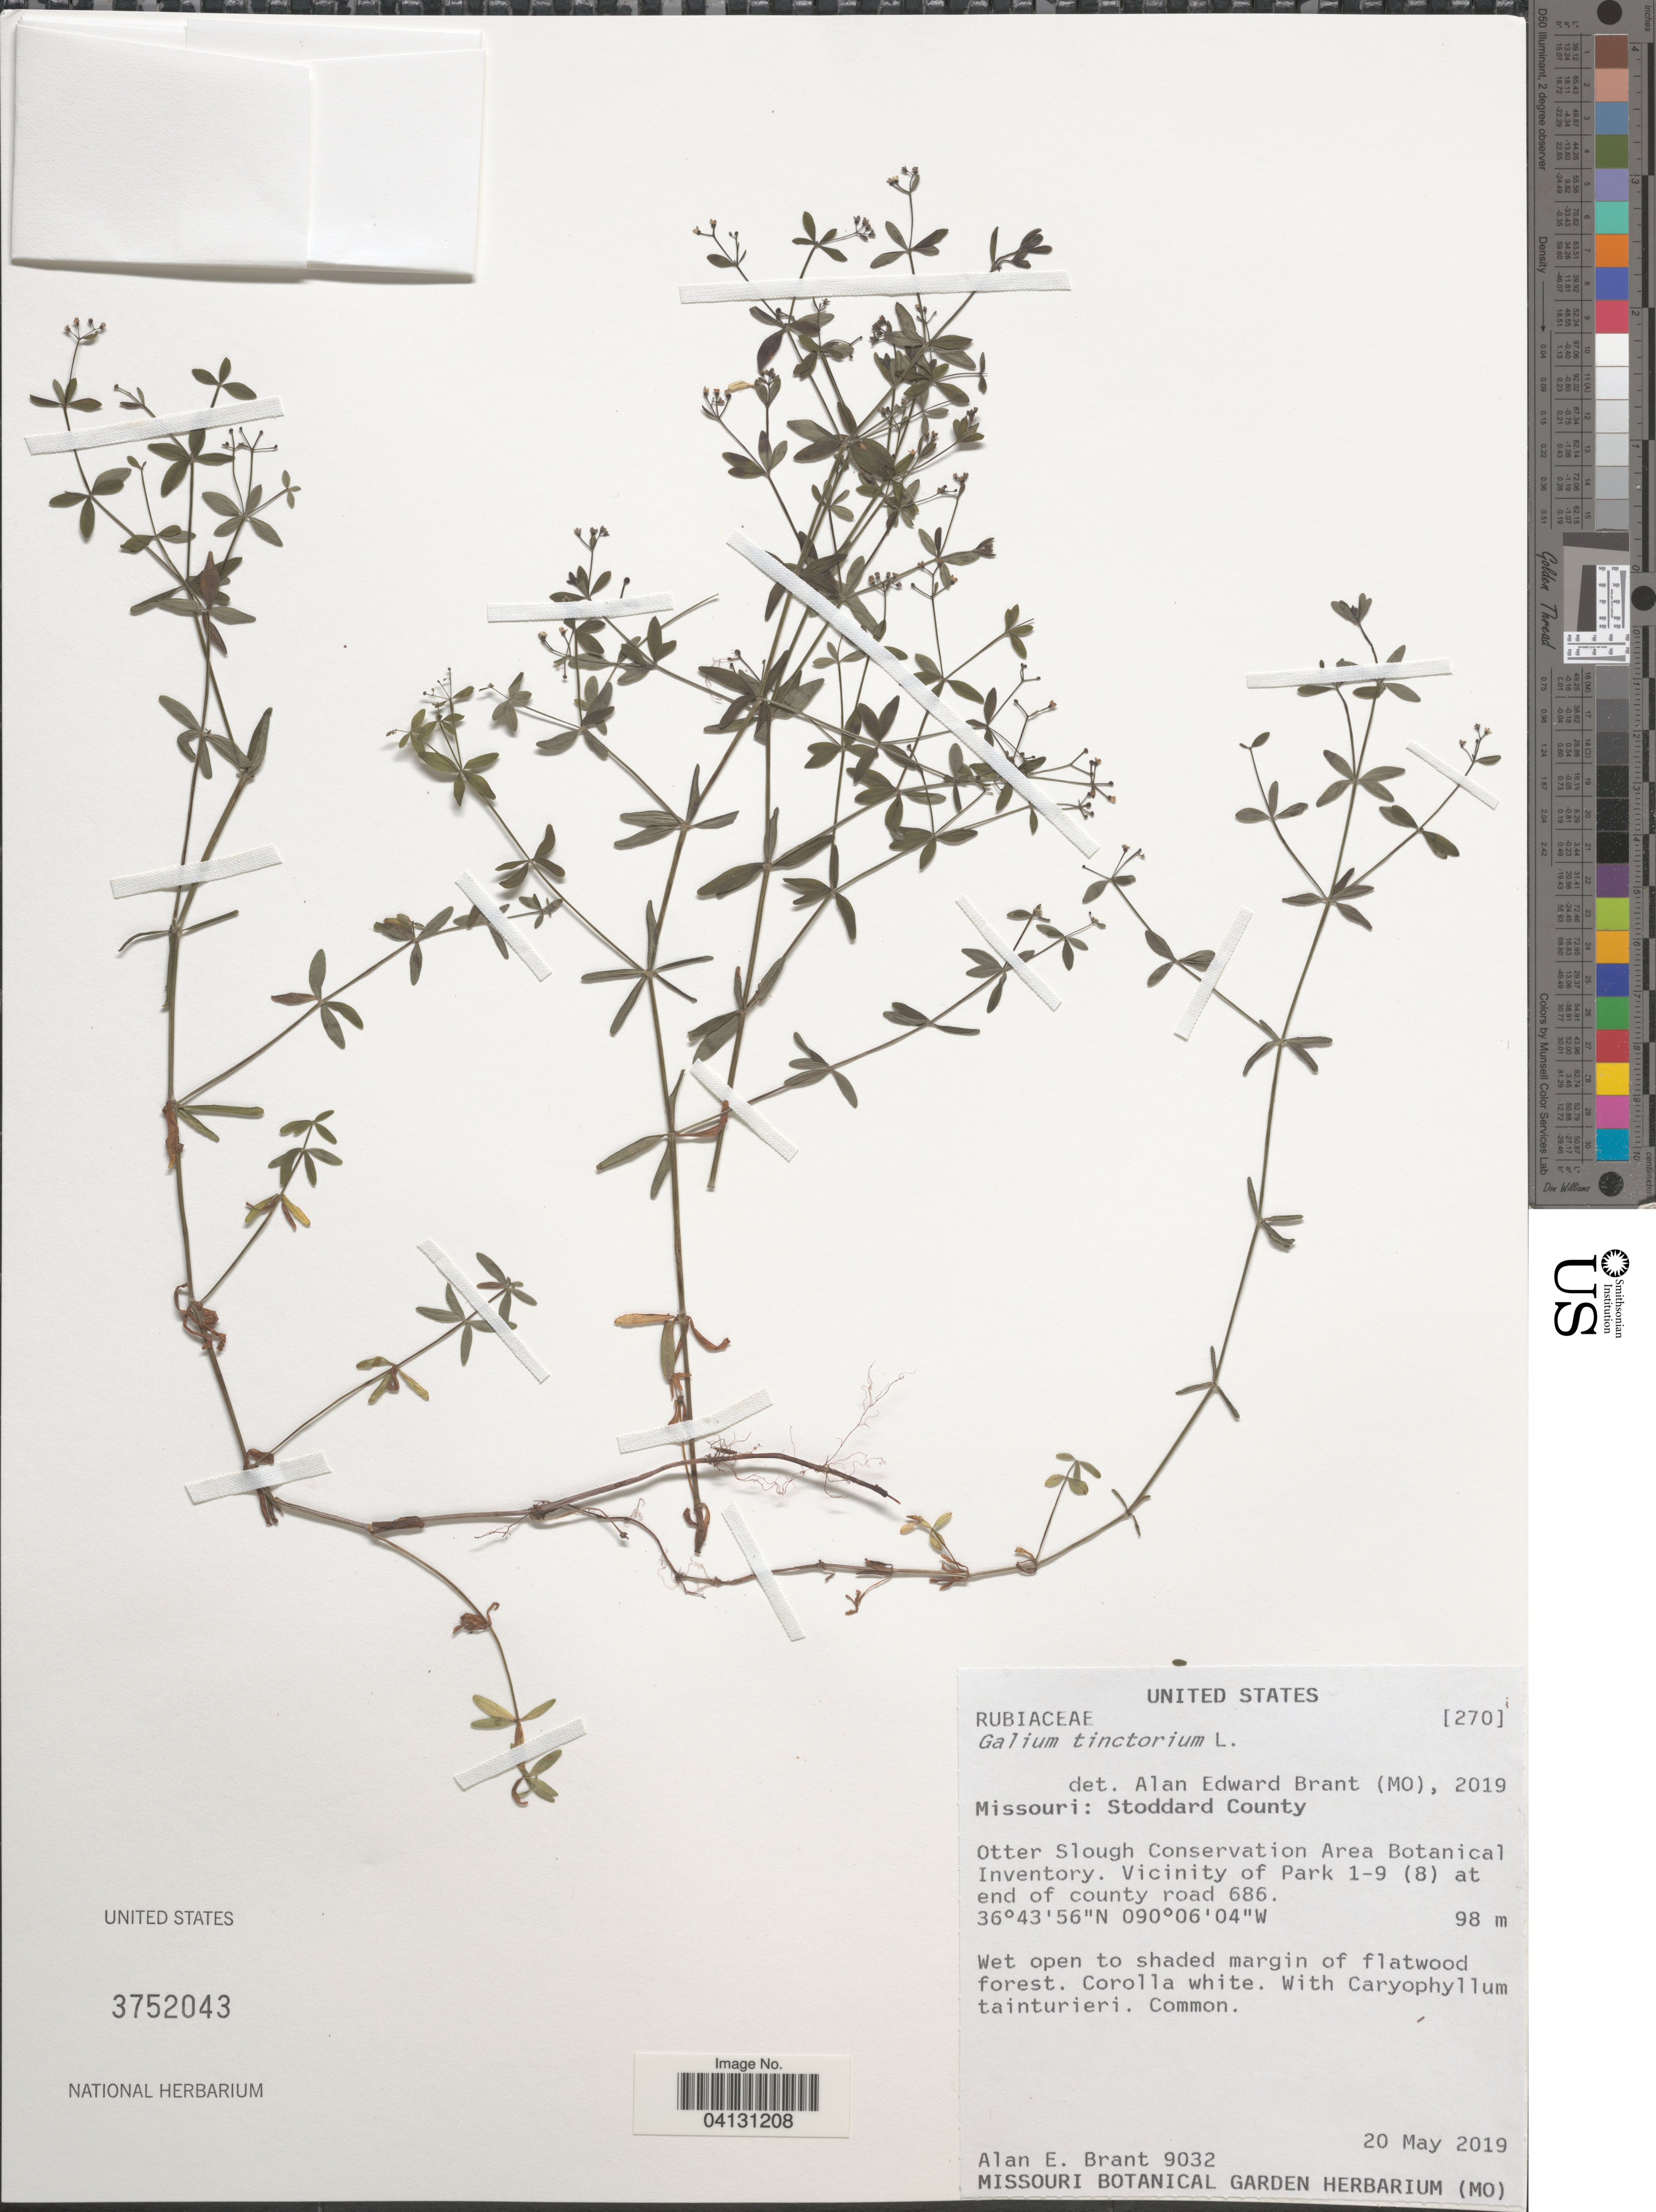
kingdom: Plantae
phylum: Tracheophyta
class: Magnoliopsida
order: Gentianales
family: Rubiaceae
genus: Galium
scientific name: Galium tinctorium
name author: (L.) Scop.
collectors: A. Brant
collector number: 9032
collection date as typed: Transcribed d/m/y: 20/5/2019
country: United States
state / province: Missouri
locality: Stoddard County. Otter Slough Conservation Area Botanical Inventory. Vicinity of Park 1-9 (8) at end of county road 686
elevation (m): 98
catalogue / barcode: US 3752043